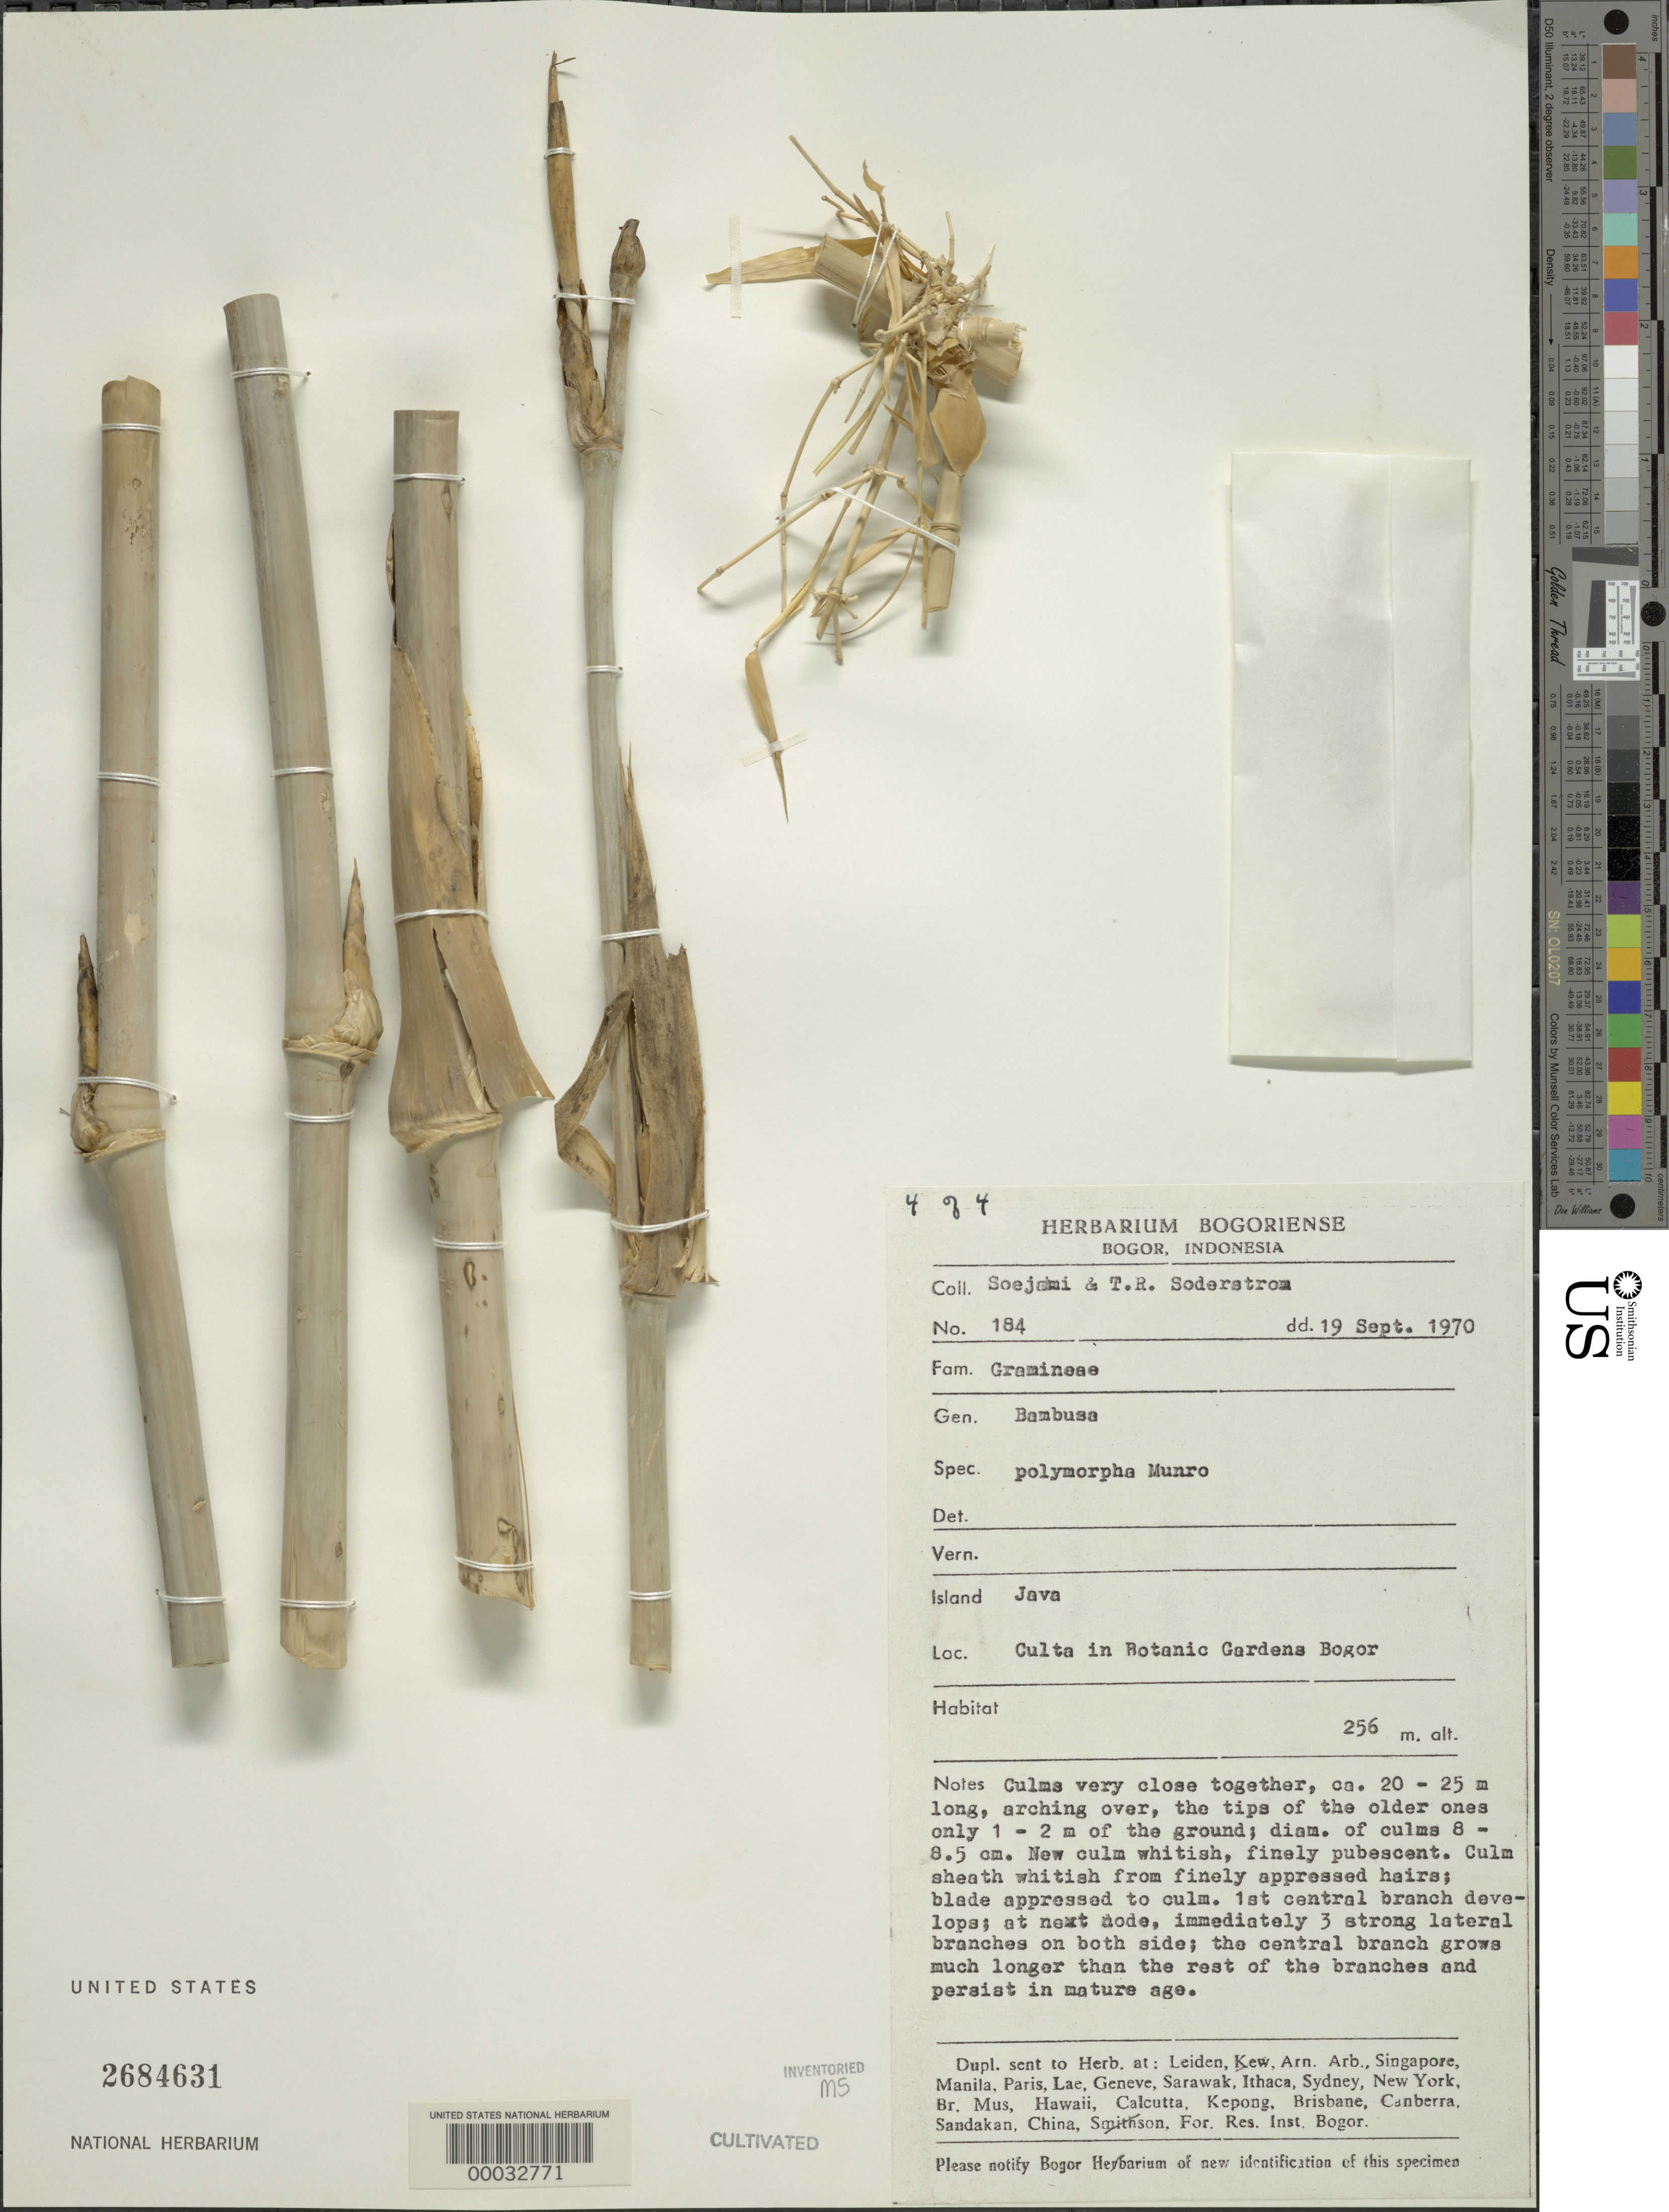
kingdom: Plantae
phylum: Tracheophyta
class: Liliopsida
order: Poales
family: Poaceae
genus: Bambusa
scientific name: Bambusa polymorpha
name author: Munro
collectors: -. Soejami & T. R. Soderstrom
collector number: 184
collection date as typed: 19 Sep 1970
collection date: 1970-09-19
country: Indonesia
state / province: Java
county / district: Jawa Barat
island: Java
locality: Bogor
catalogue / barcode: US 2684631